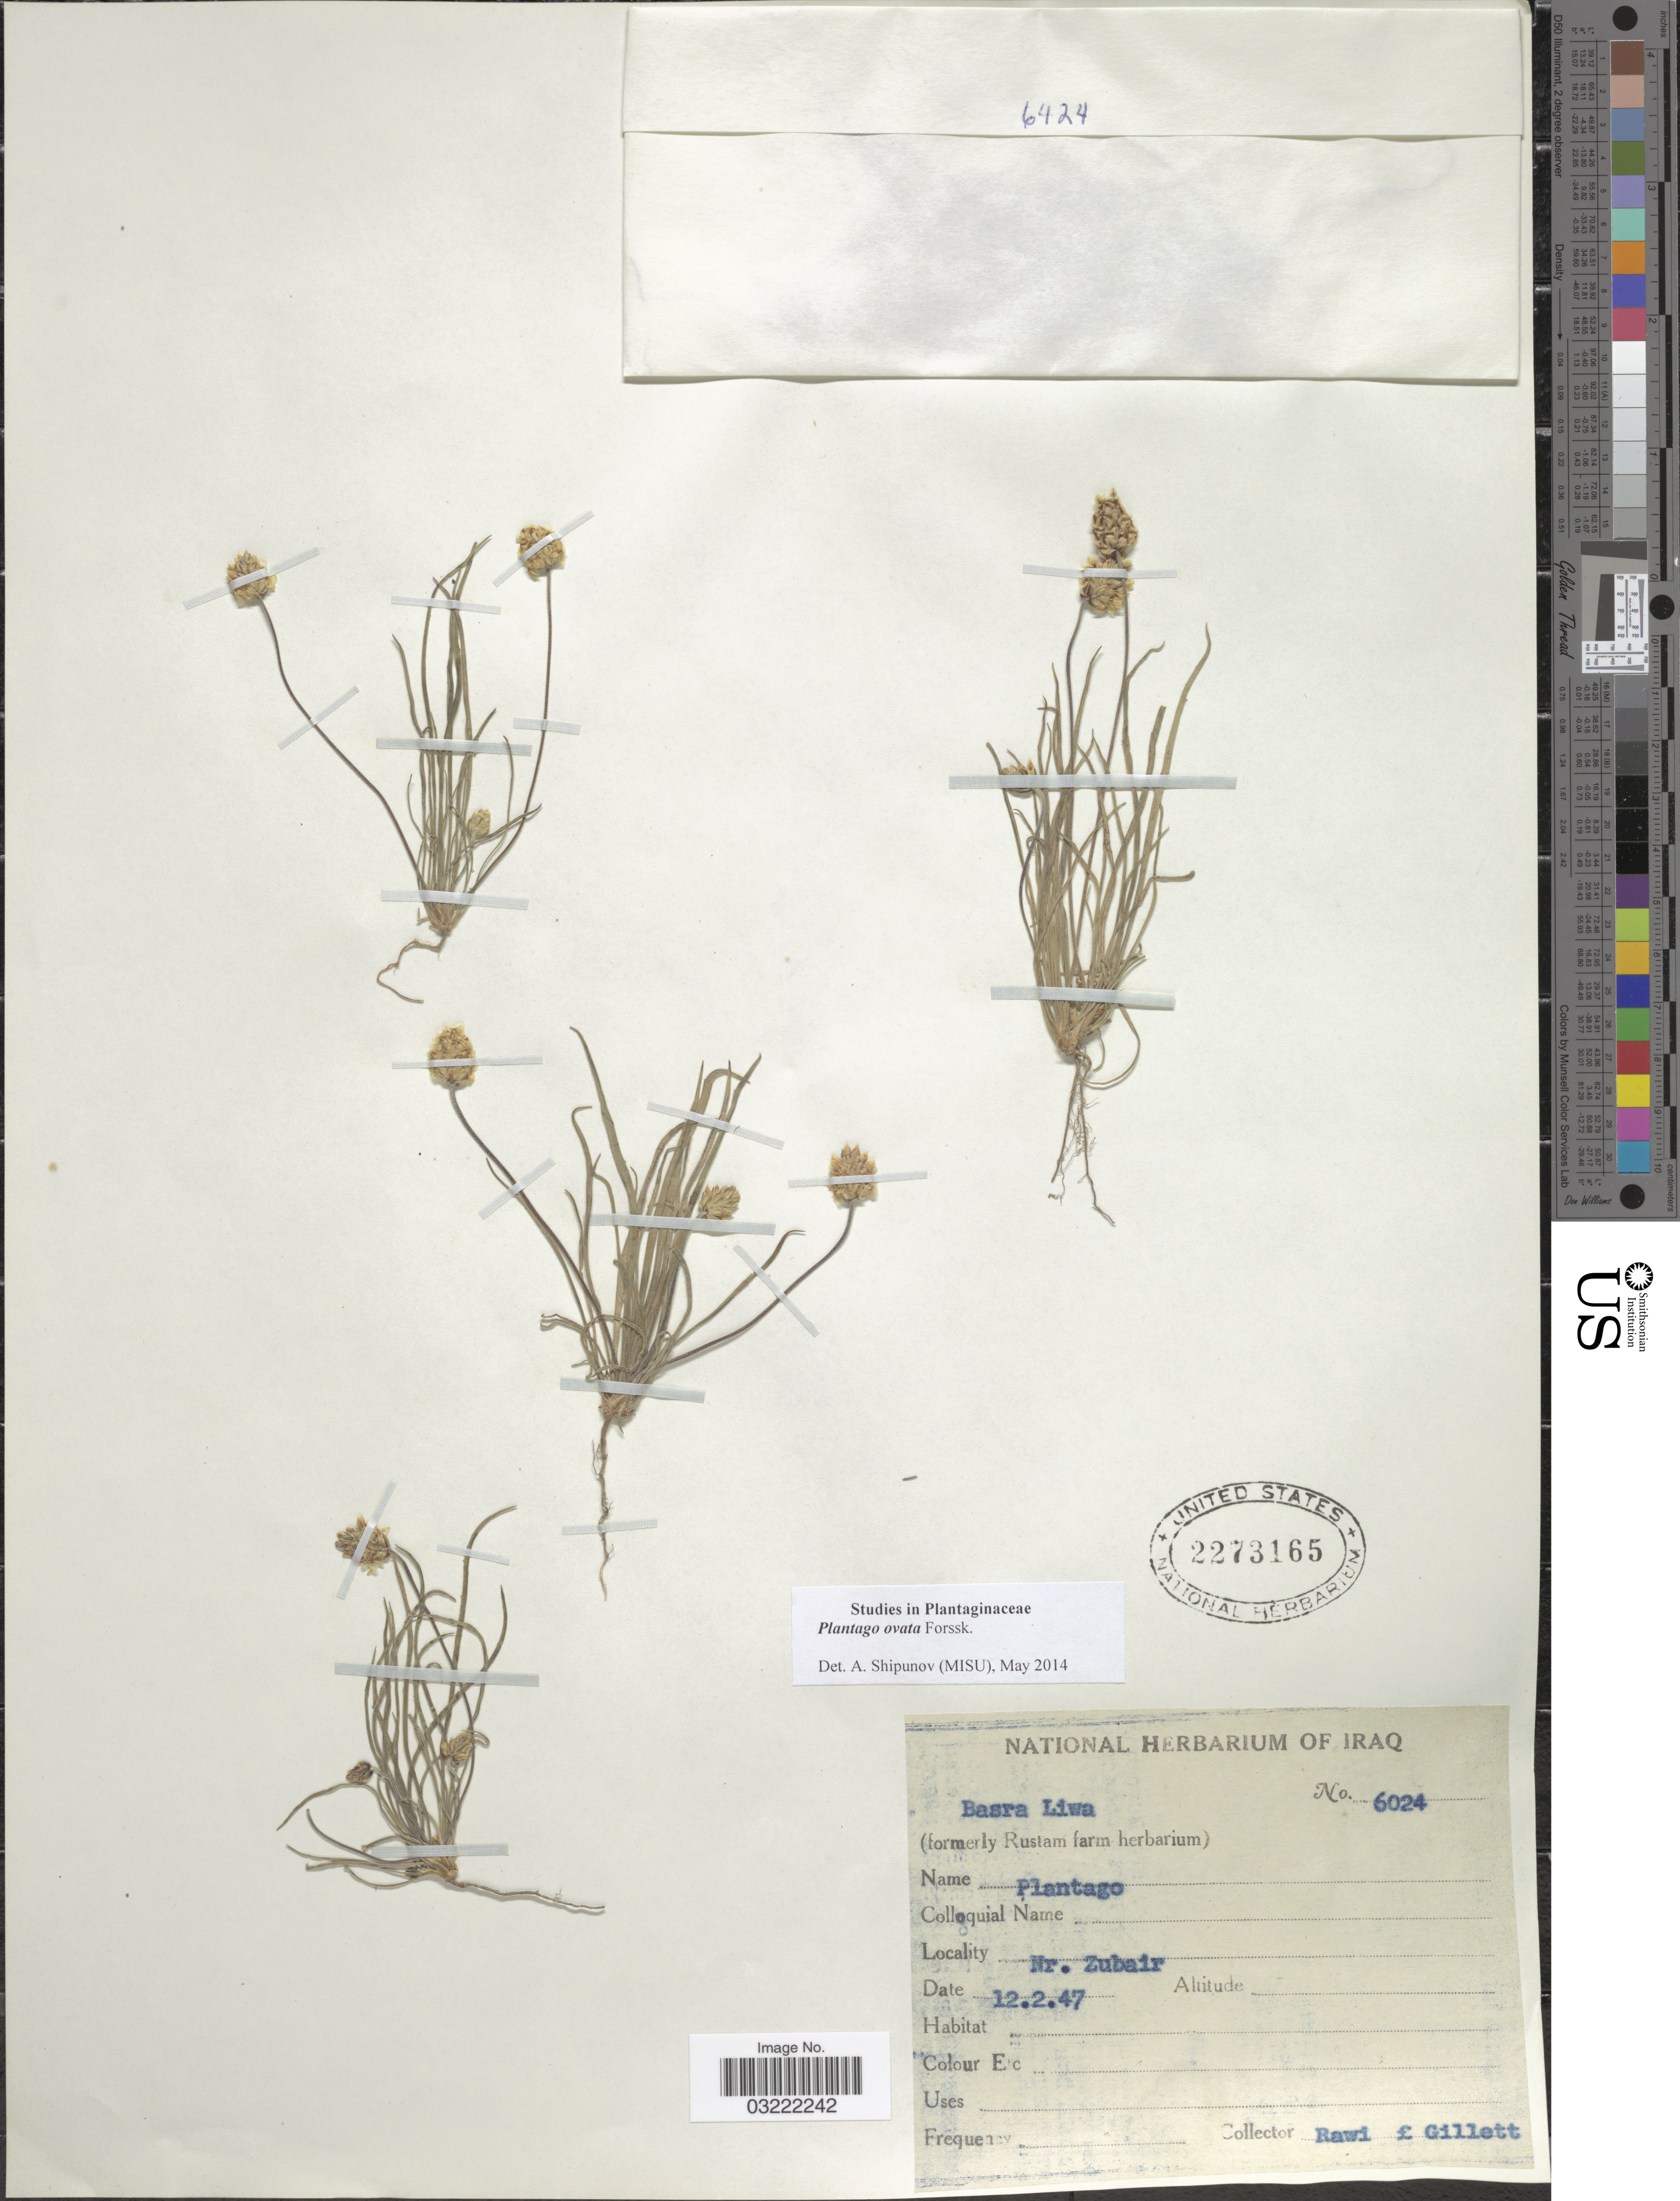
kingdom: Plantae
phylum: Tracheophyta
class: Magnoliopsida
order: Lamiales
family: Plantaginaceae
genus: Plantago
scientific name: Plantago ovata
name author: Forssk.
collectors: -. Rawi & Gillett, --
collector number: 6024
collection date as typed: Transcribed d/m/y: 12/2/47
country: Iraq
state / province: Al Basrah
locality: Basra Liwa. Nr. Zubair.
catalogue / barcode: US 2273165